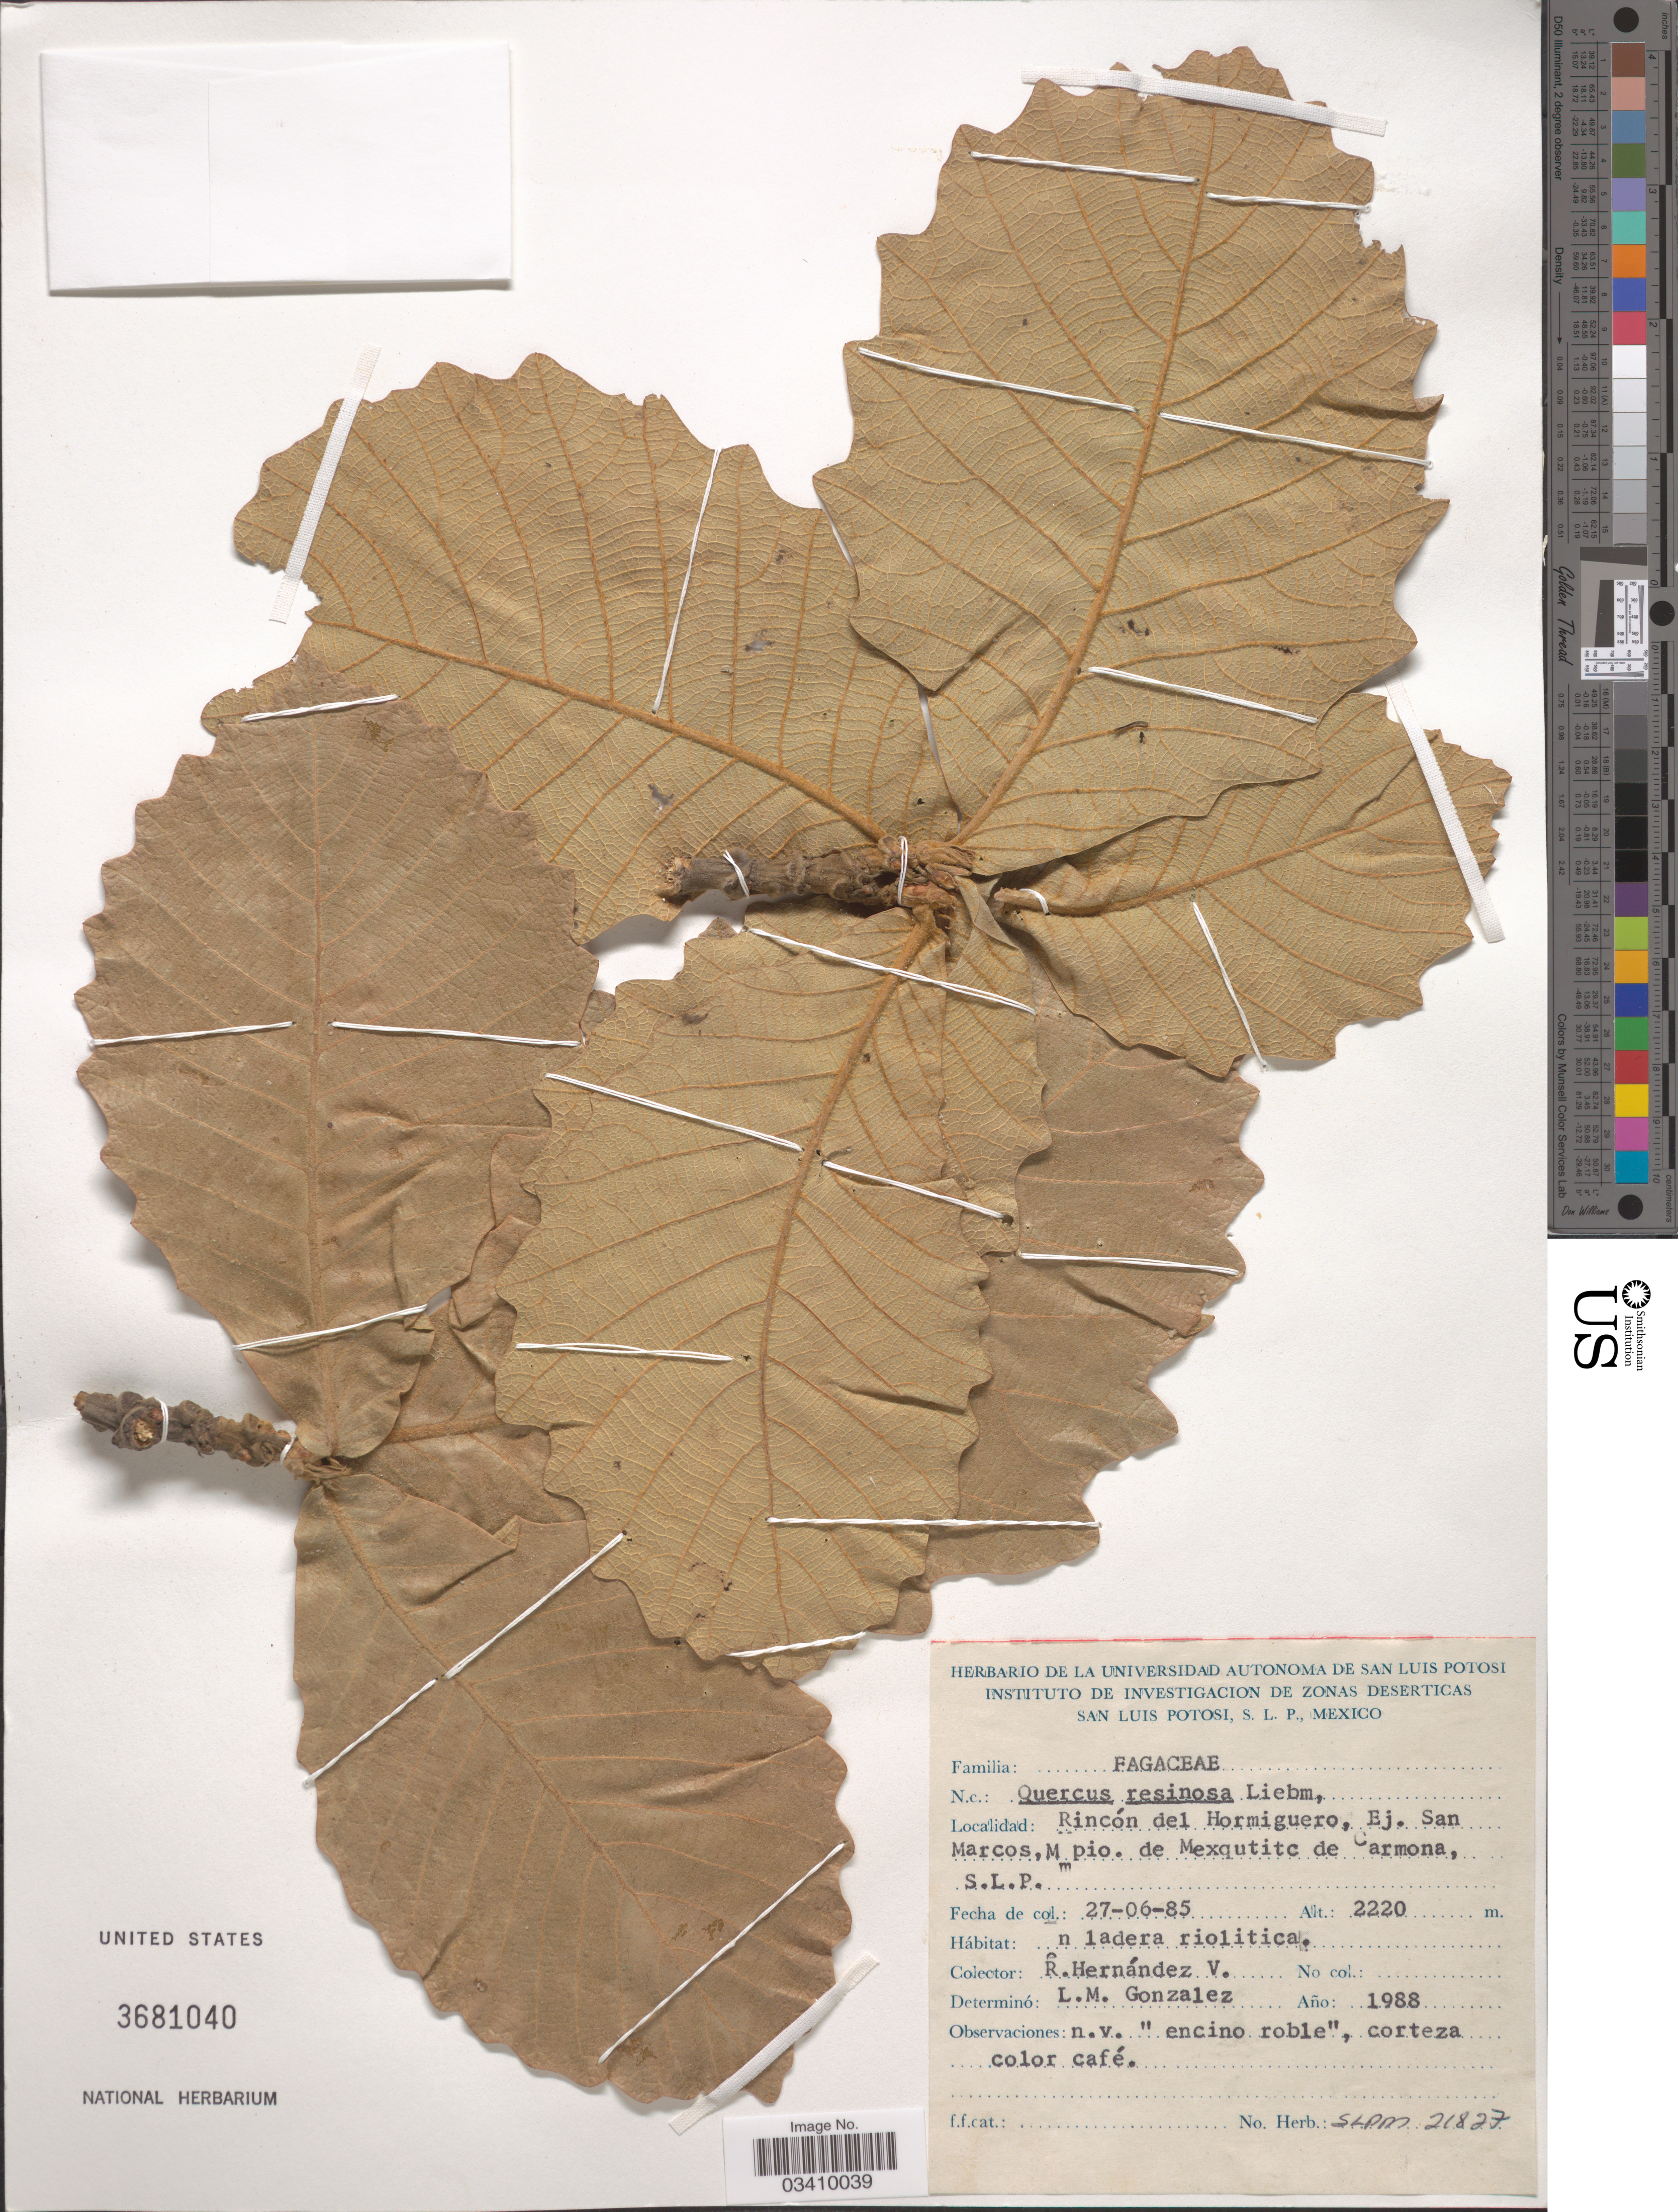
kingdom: Plantae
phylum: Tracheophyta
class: Magnoliopsida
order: Fagales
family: Fagaceae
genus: Quercus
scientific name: Quercus resinosa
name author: Liebm.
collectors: R. Hernandez V.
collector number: SLPM21827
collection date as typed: Transcribed d/m/y: 27/6/85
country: Mexico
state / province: San Luis Potosí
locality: Rincón del Hormiguero, Ej. San Marcos, Mpio. de Mexqutitc de Carmona.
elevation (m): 2220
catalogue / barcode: US 3681040